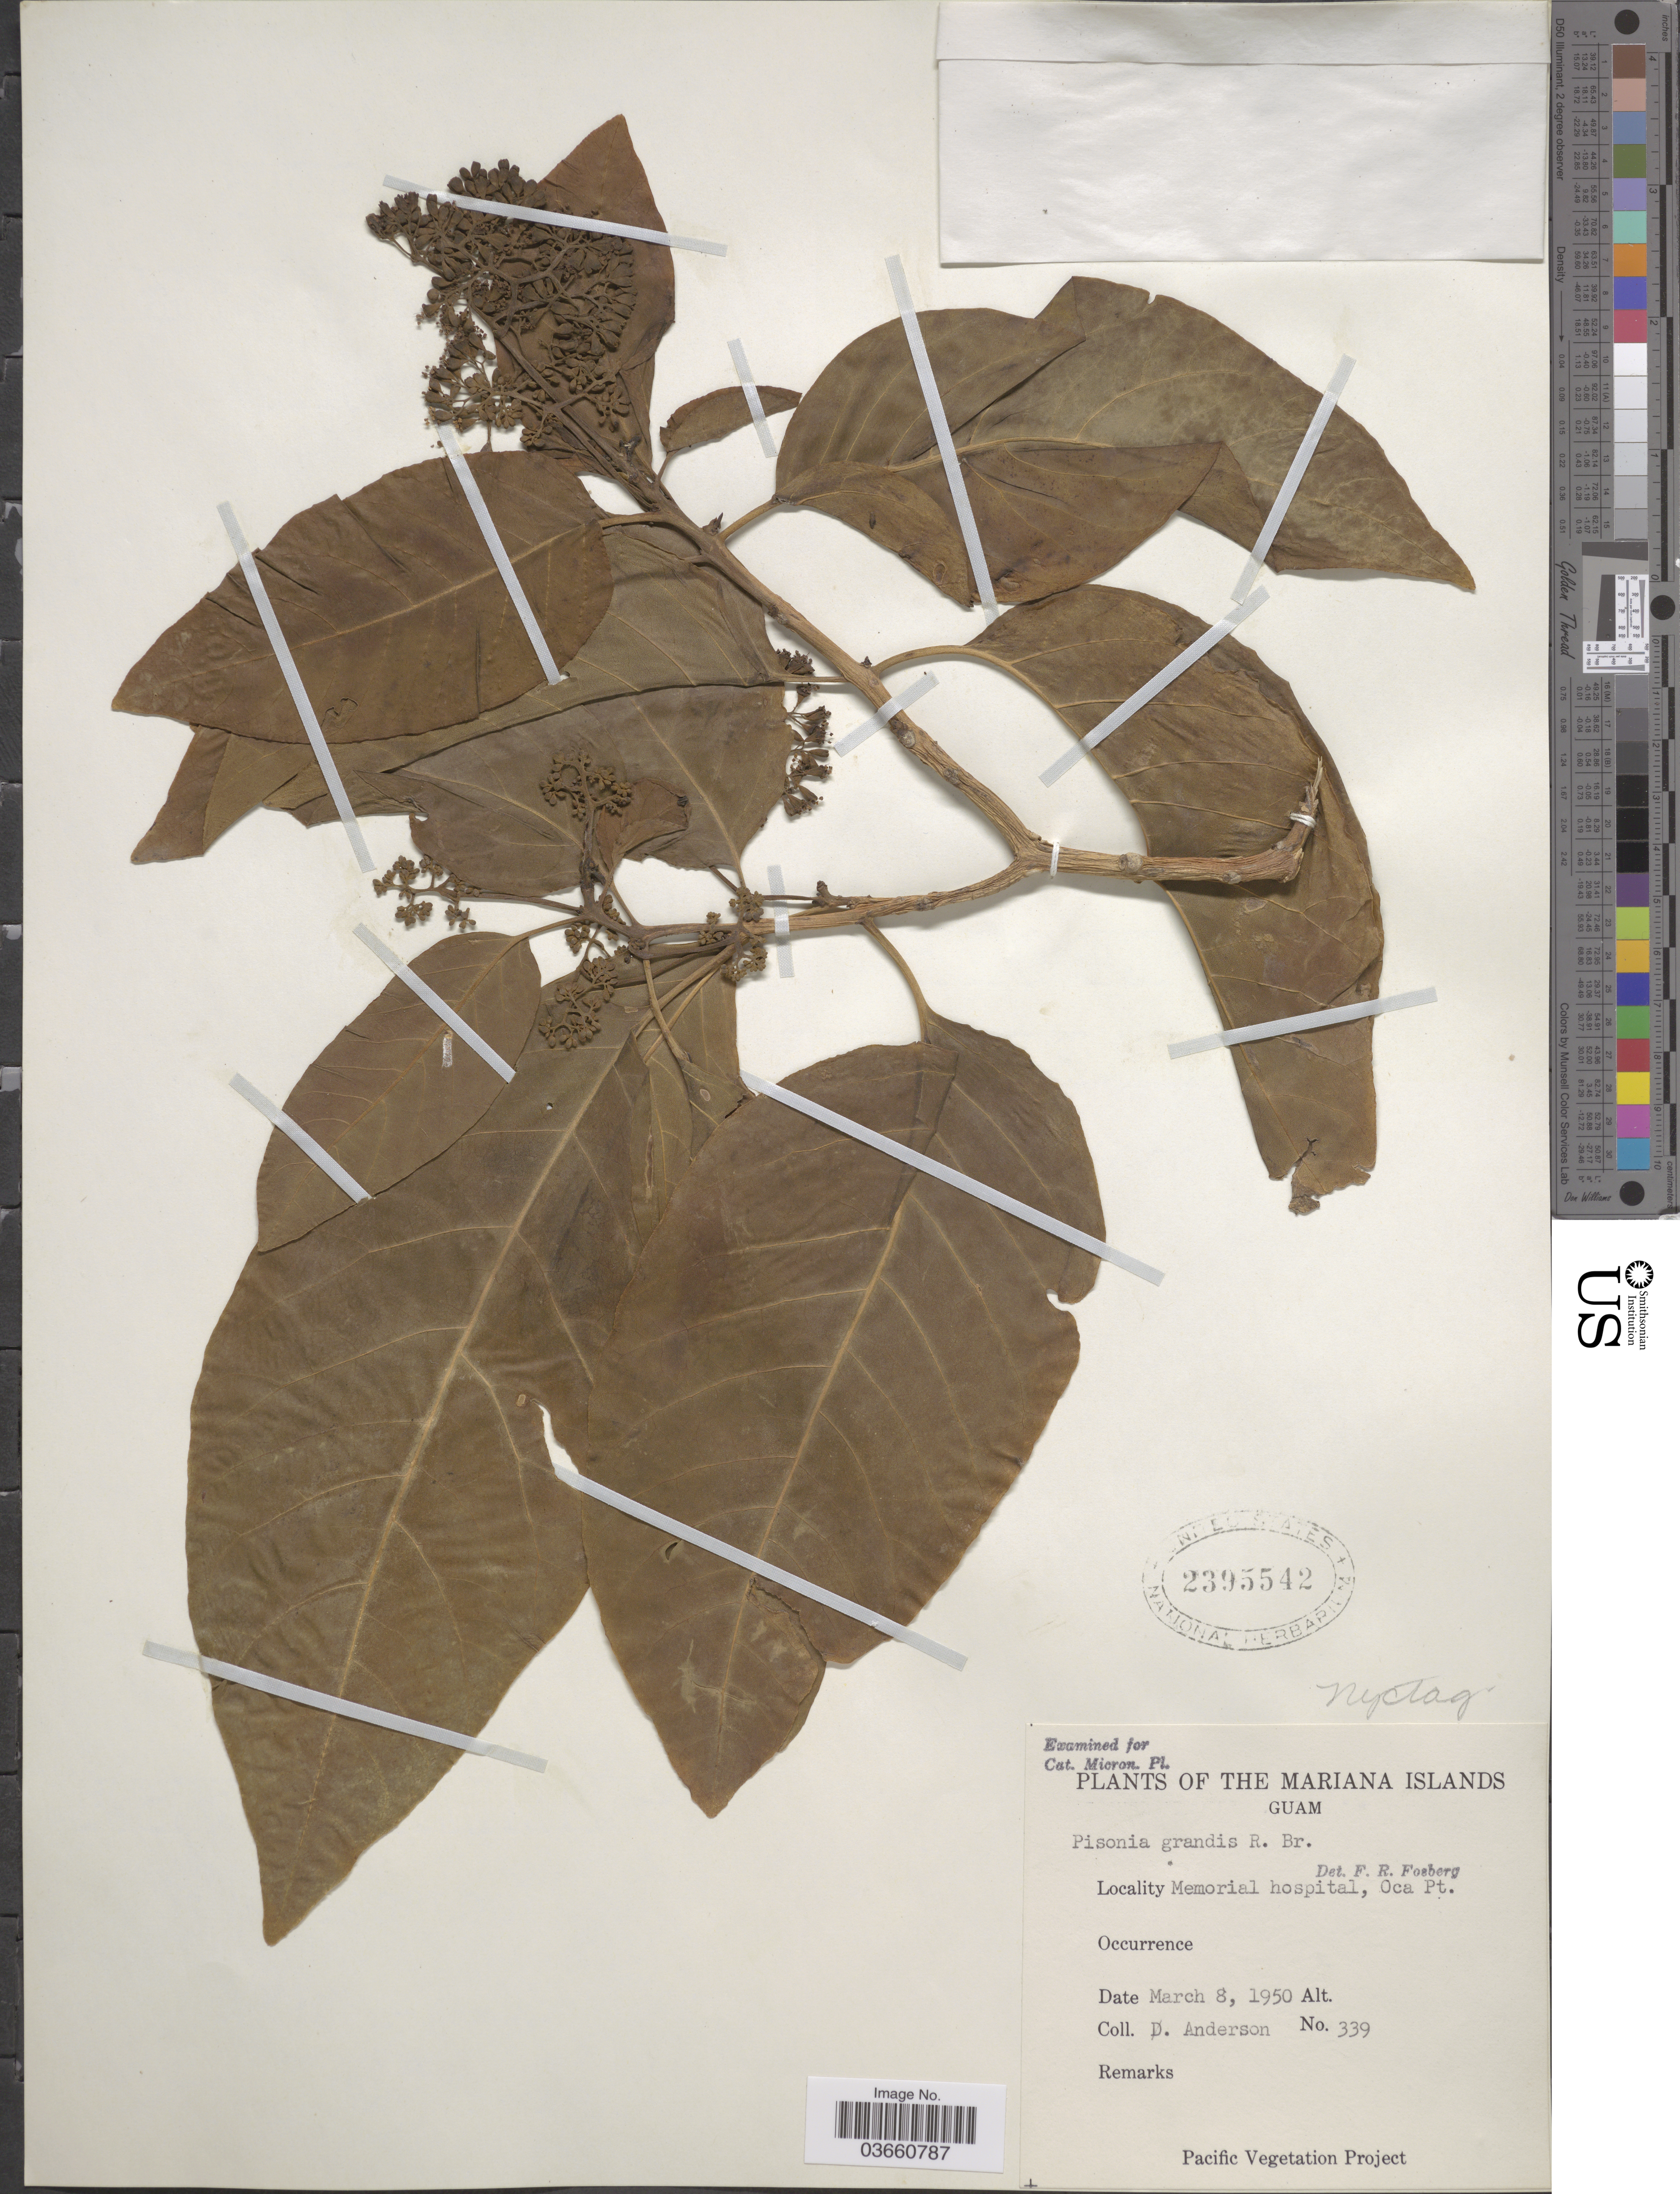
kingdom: Plantae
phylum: Tracheophyta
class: Magnoliopsida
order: Caryophyllales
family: Nyctaginaceae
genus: Pisonia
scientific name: Pisonia grandis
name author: R. Br.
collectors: D. Anderson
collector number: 339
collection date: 1950-03-08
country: Guam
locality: The Mariana Islands. Memorial hospital, Oca Pt.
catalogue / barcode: US 2395542